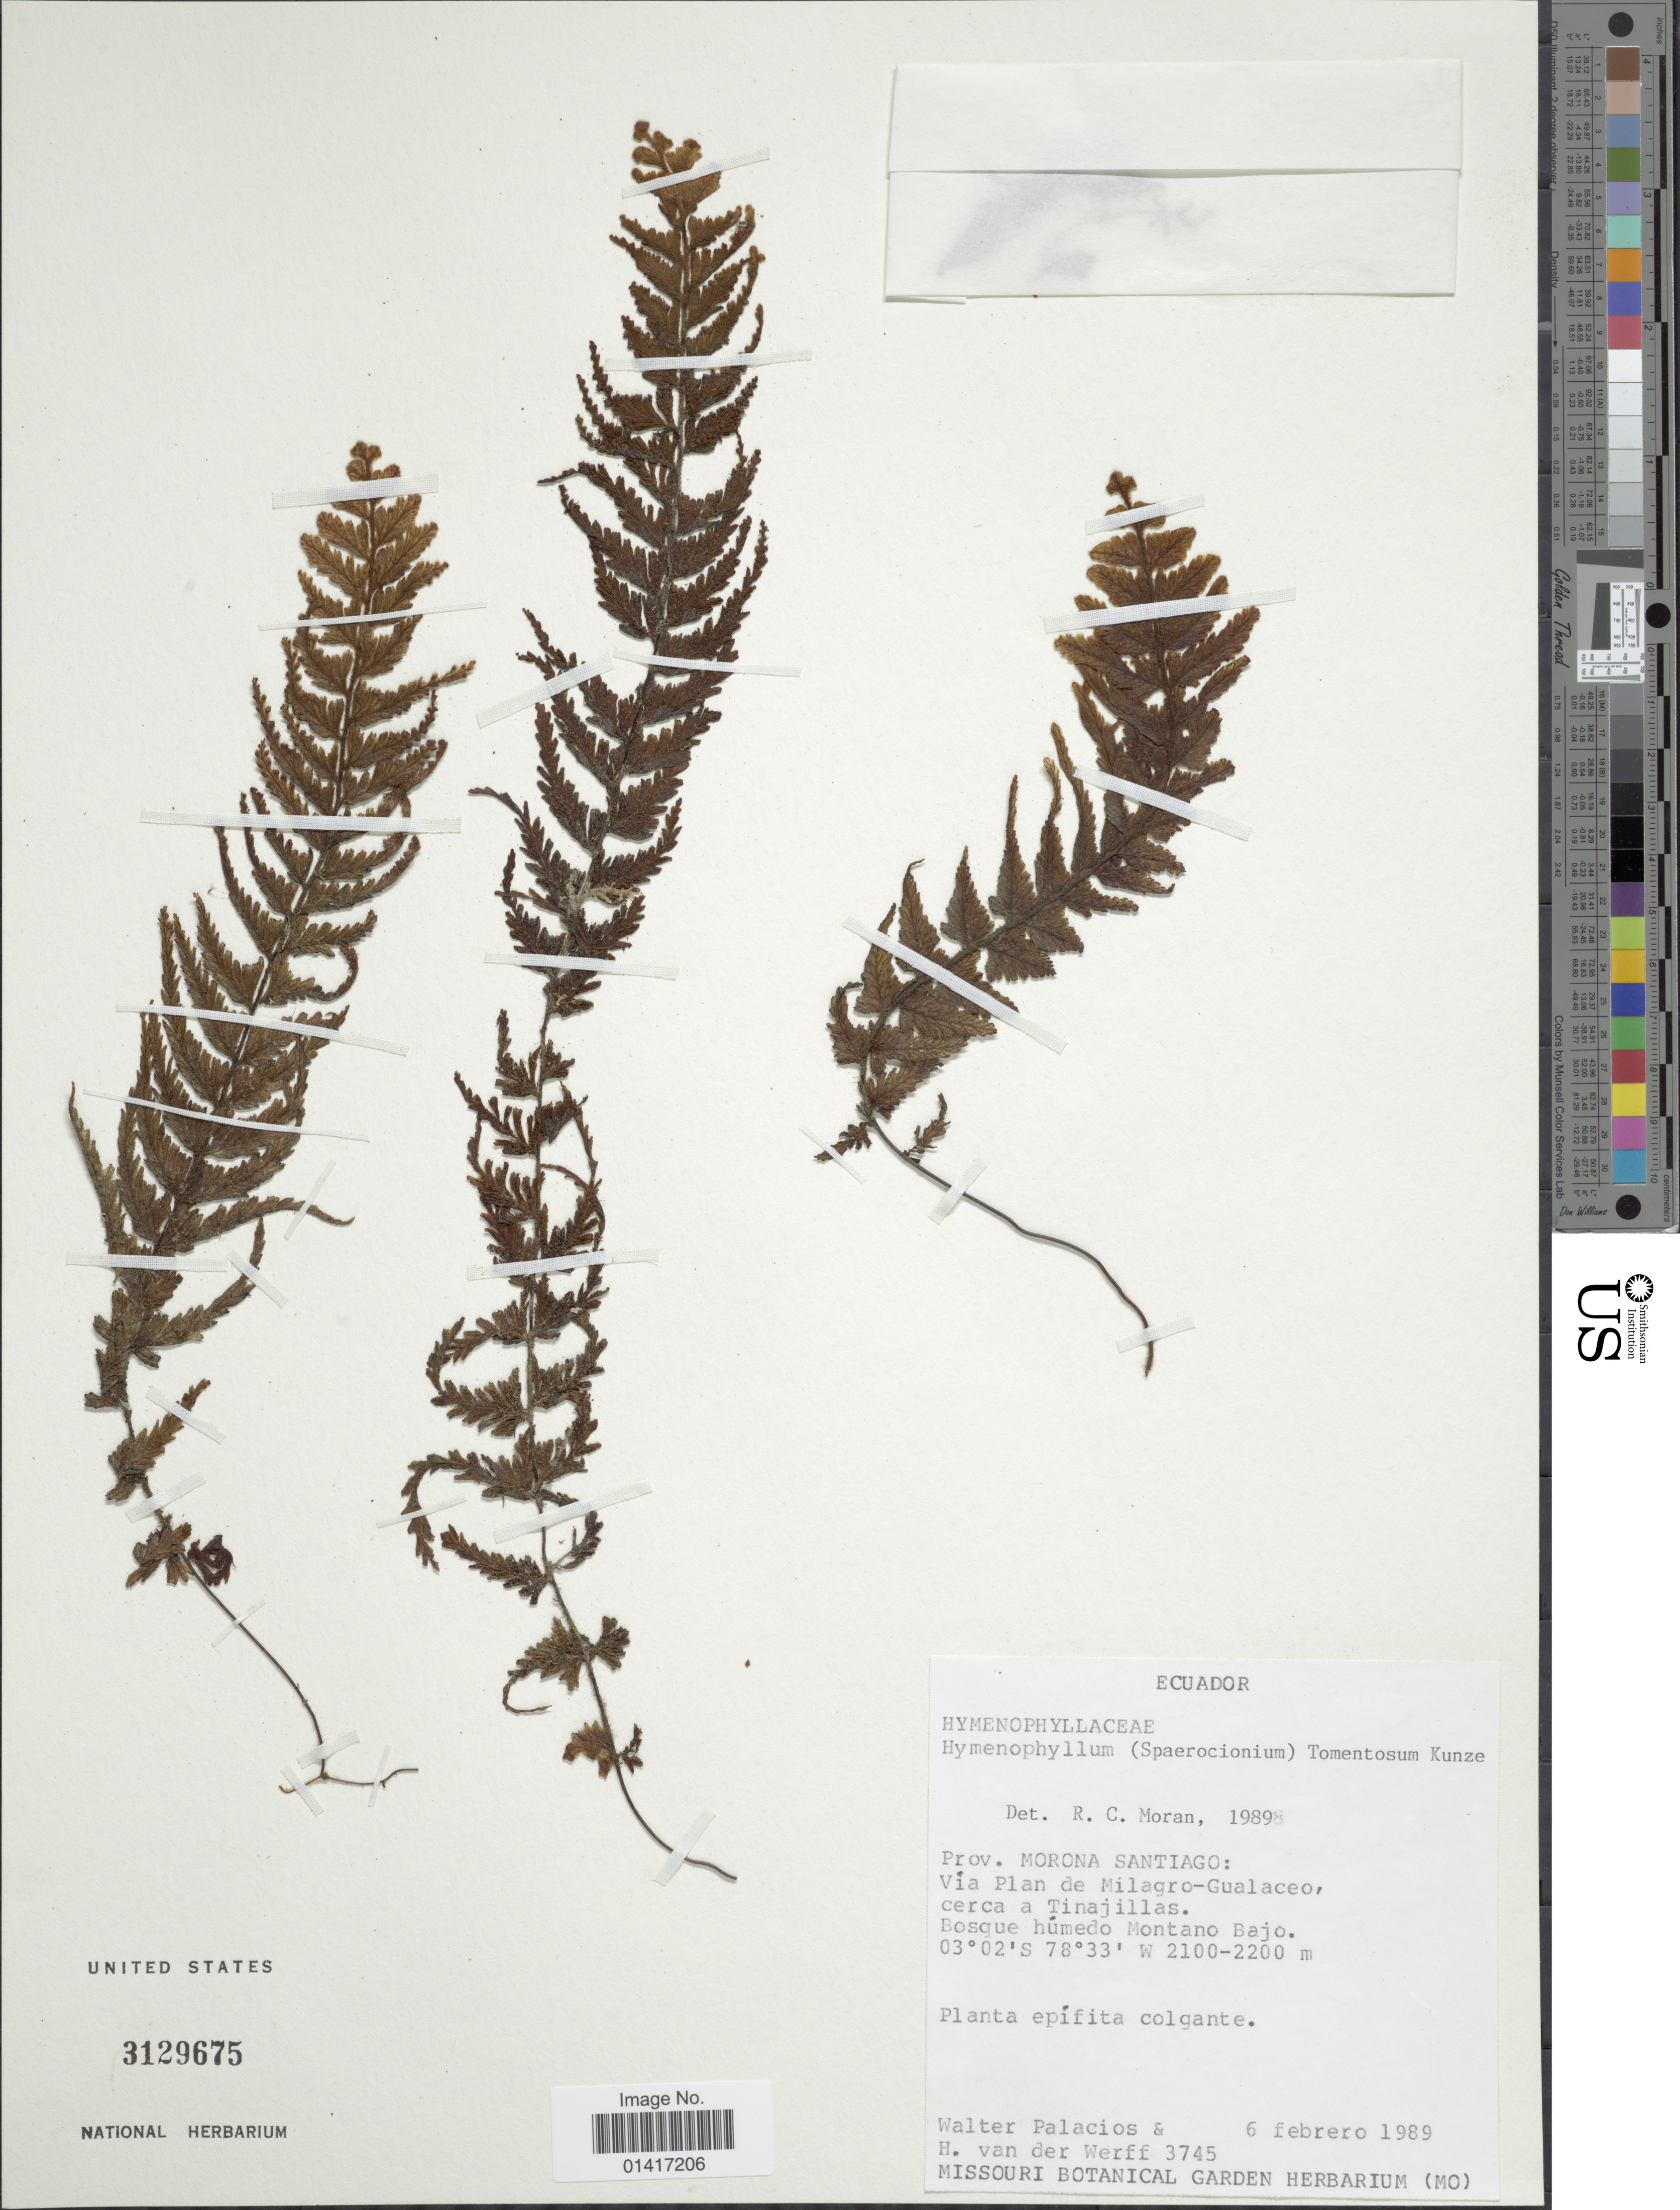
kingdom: Plantae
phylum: Tracheophyta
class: Polypodiopsida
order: Hymenophyllales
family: Hymenophyllaceae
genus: Hymenophyllum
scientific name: Hymenophyllum tomentosum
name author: Kunze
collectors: W. Palacios & H. van der Werff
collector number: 3745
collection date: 1989-02-06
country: Ecuador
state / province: Morona-Santiago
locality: Prov. Morona Santiago: Via Plan de Milagro-Gualaceo, cerca a Tinajillas. Bosque humedo MOntano Bajo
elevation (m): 2100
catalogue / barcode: US 3129675